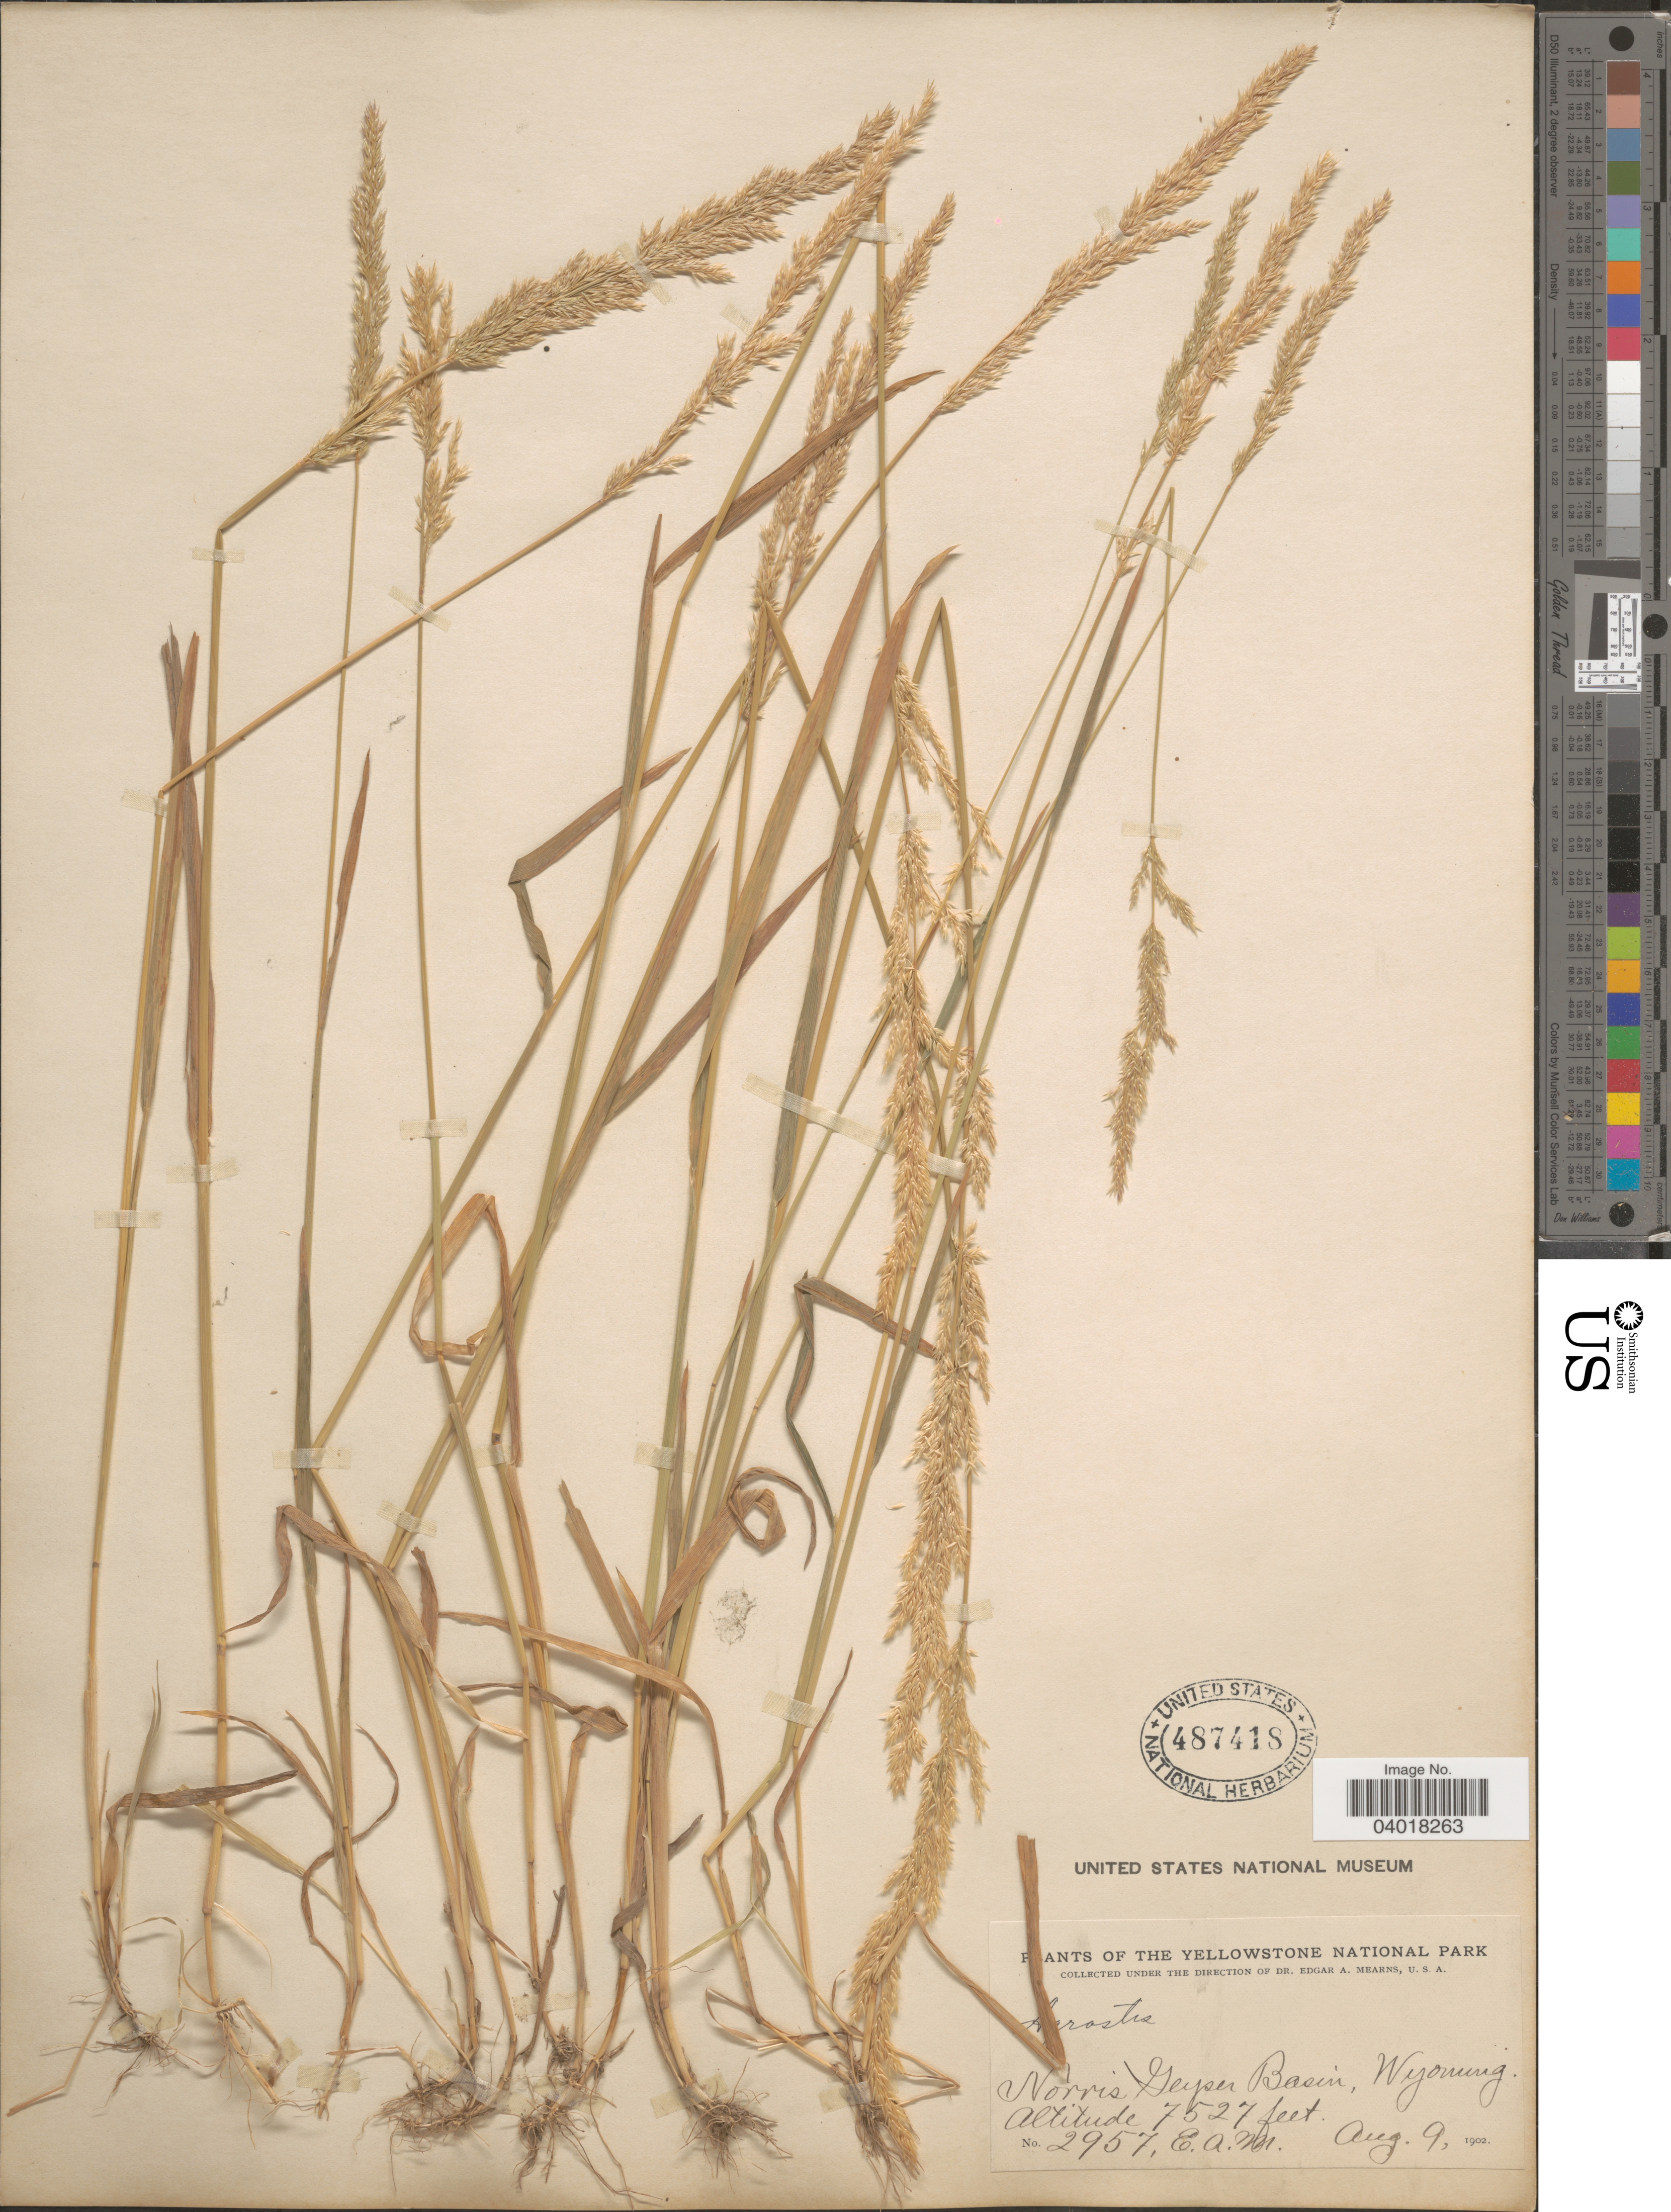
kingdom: Plantae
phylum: Tracheophyta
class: Liliopsida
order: Poales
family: Poaceae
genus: Agrostis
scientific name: Agrostis exarata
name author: Trin.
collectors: E. A. Mearns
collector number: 2957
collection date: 1902-08-09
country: United States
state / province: Wyoming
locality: The Yellowstone National Park. Norris Geyser Basin.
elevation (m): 2294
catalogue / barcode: US 487418